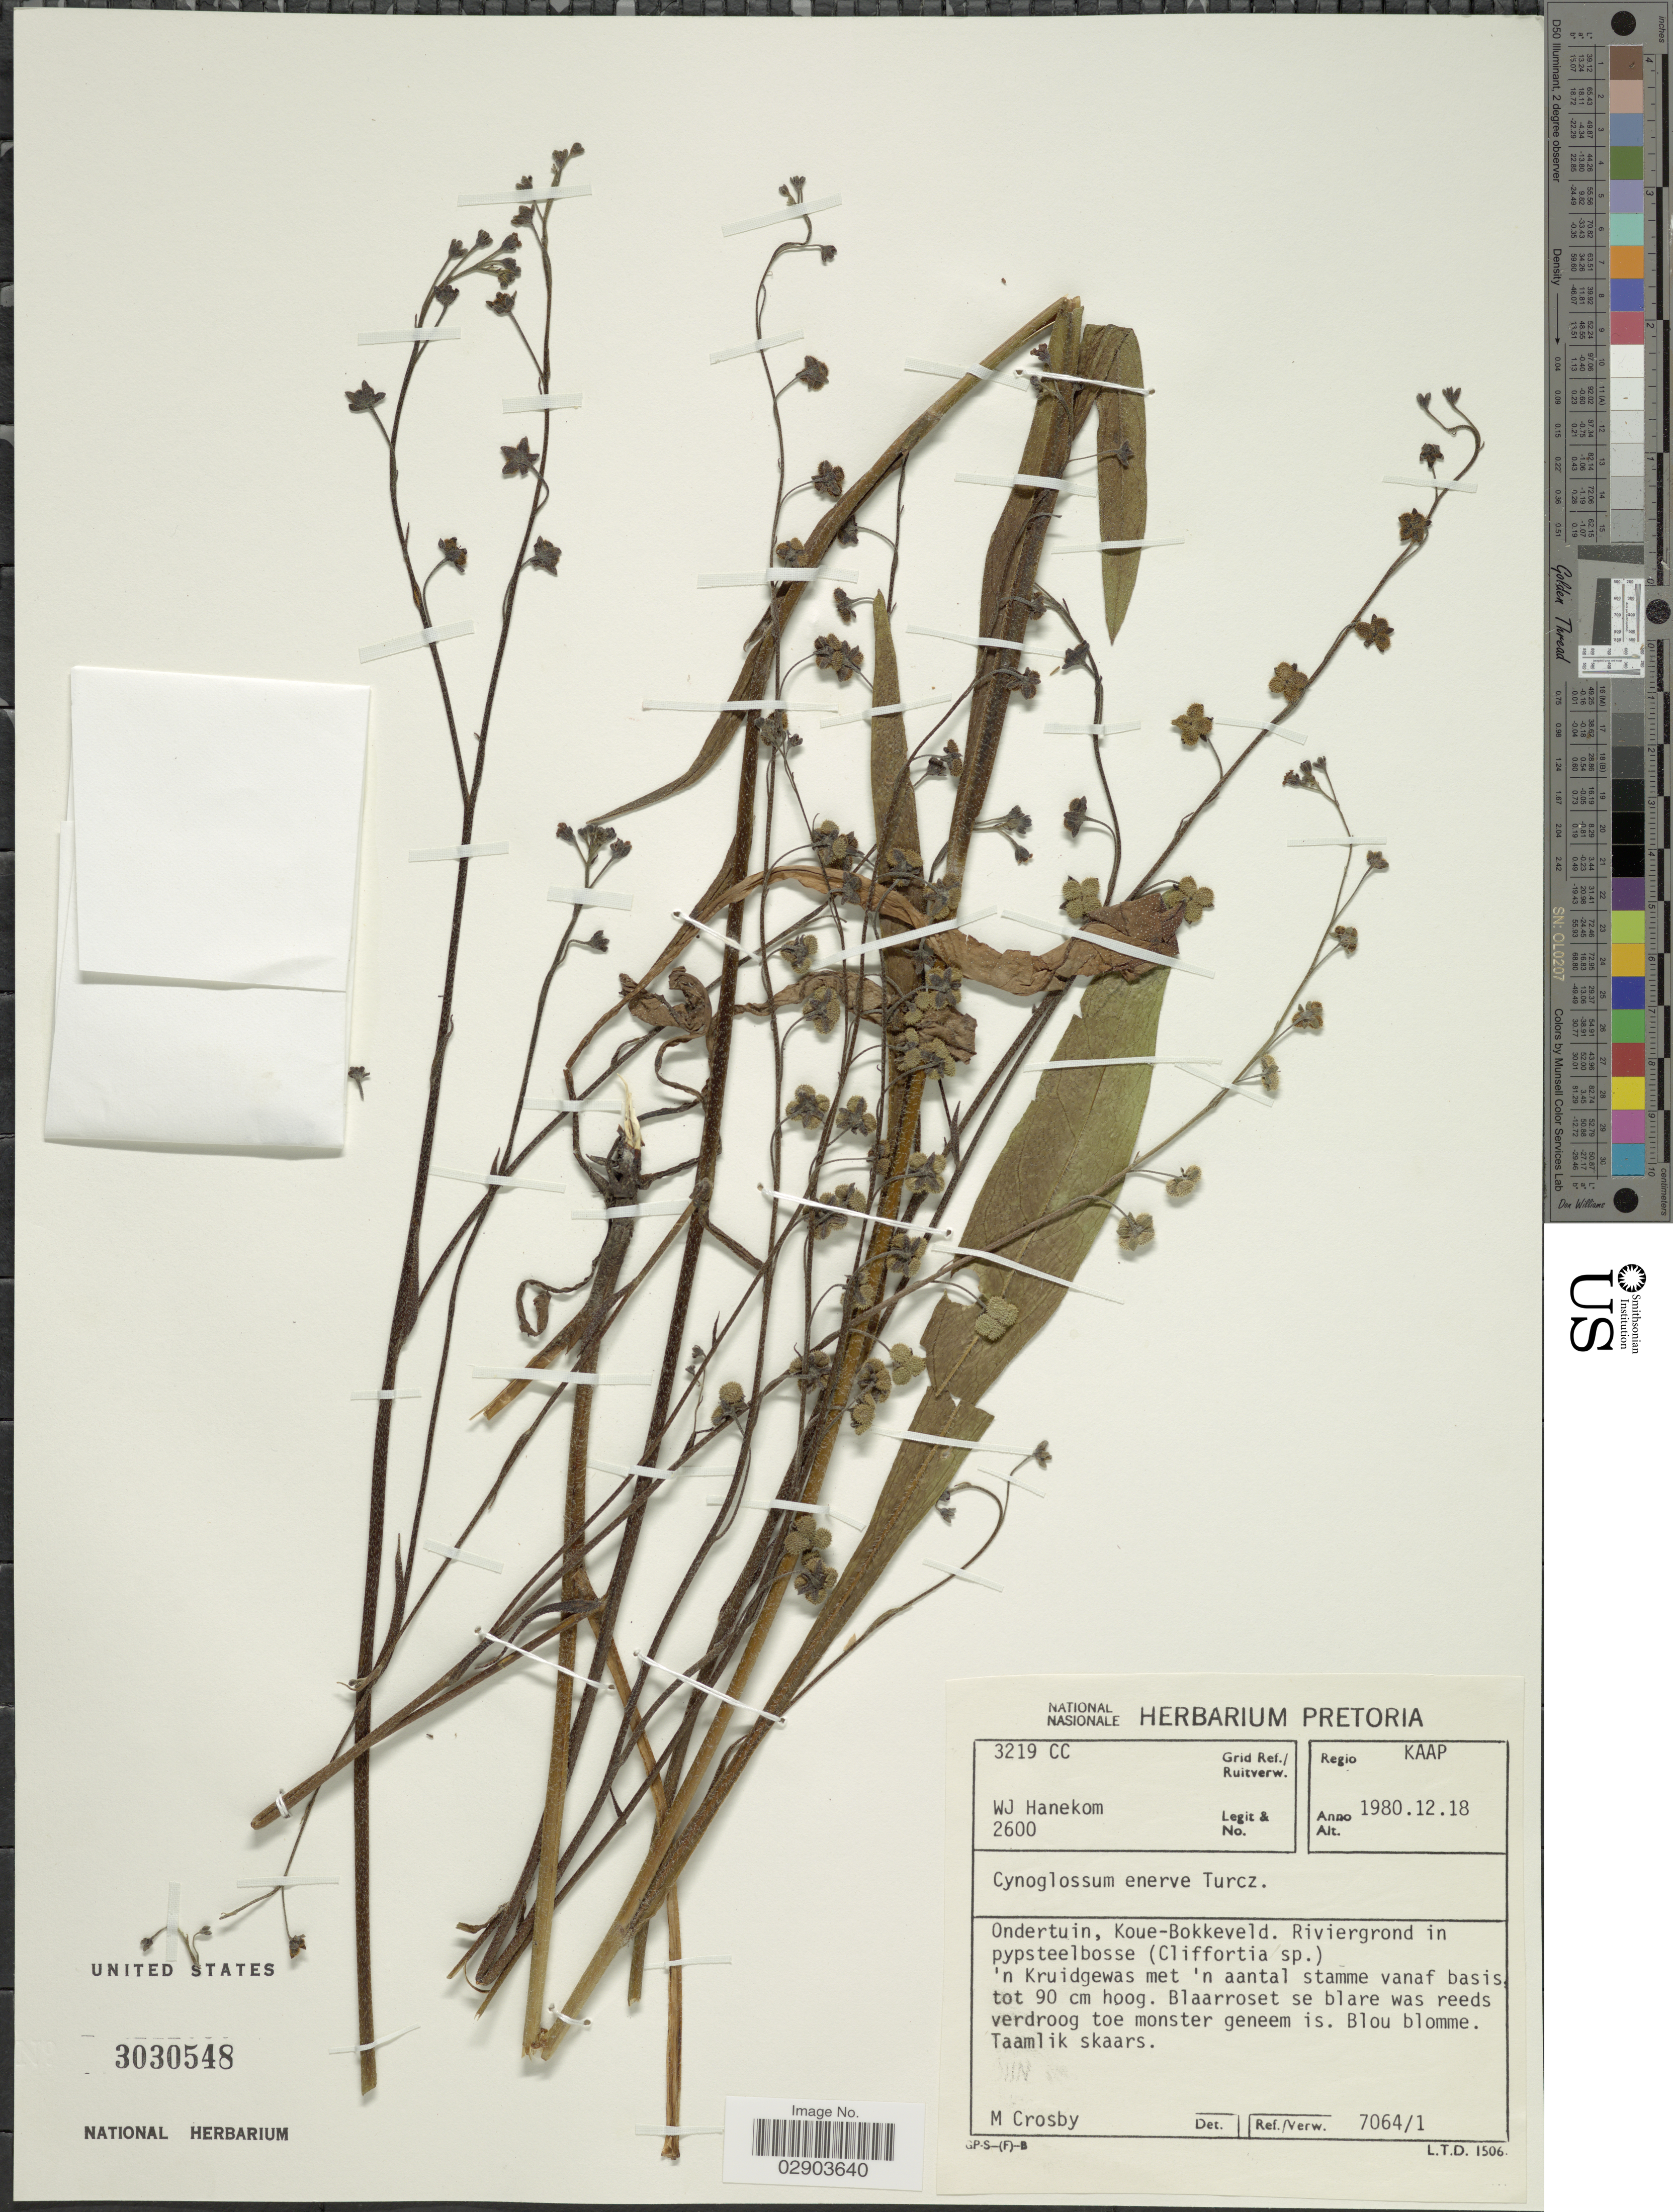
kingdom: Plantae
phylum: Tracheophyta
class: Magnoliopsida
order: Boraginales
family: Boraginaceae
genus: Cynoglossum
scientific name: Cynoglossum enerve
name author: Turcz.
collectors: W. Hanekom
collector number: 2600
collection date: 1980-12-18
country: South Africa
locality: Regio Kaap, Grid Ref./Ruitverw. 39219 CC, Ondertuin, Koue-Bokkeveld, Riviergrond in pypsteelboss.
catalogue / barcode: US 3030548